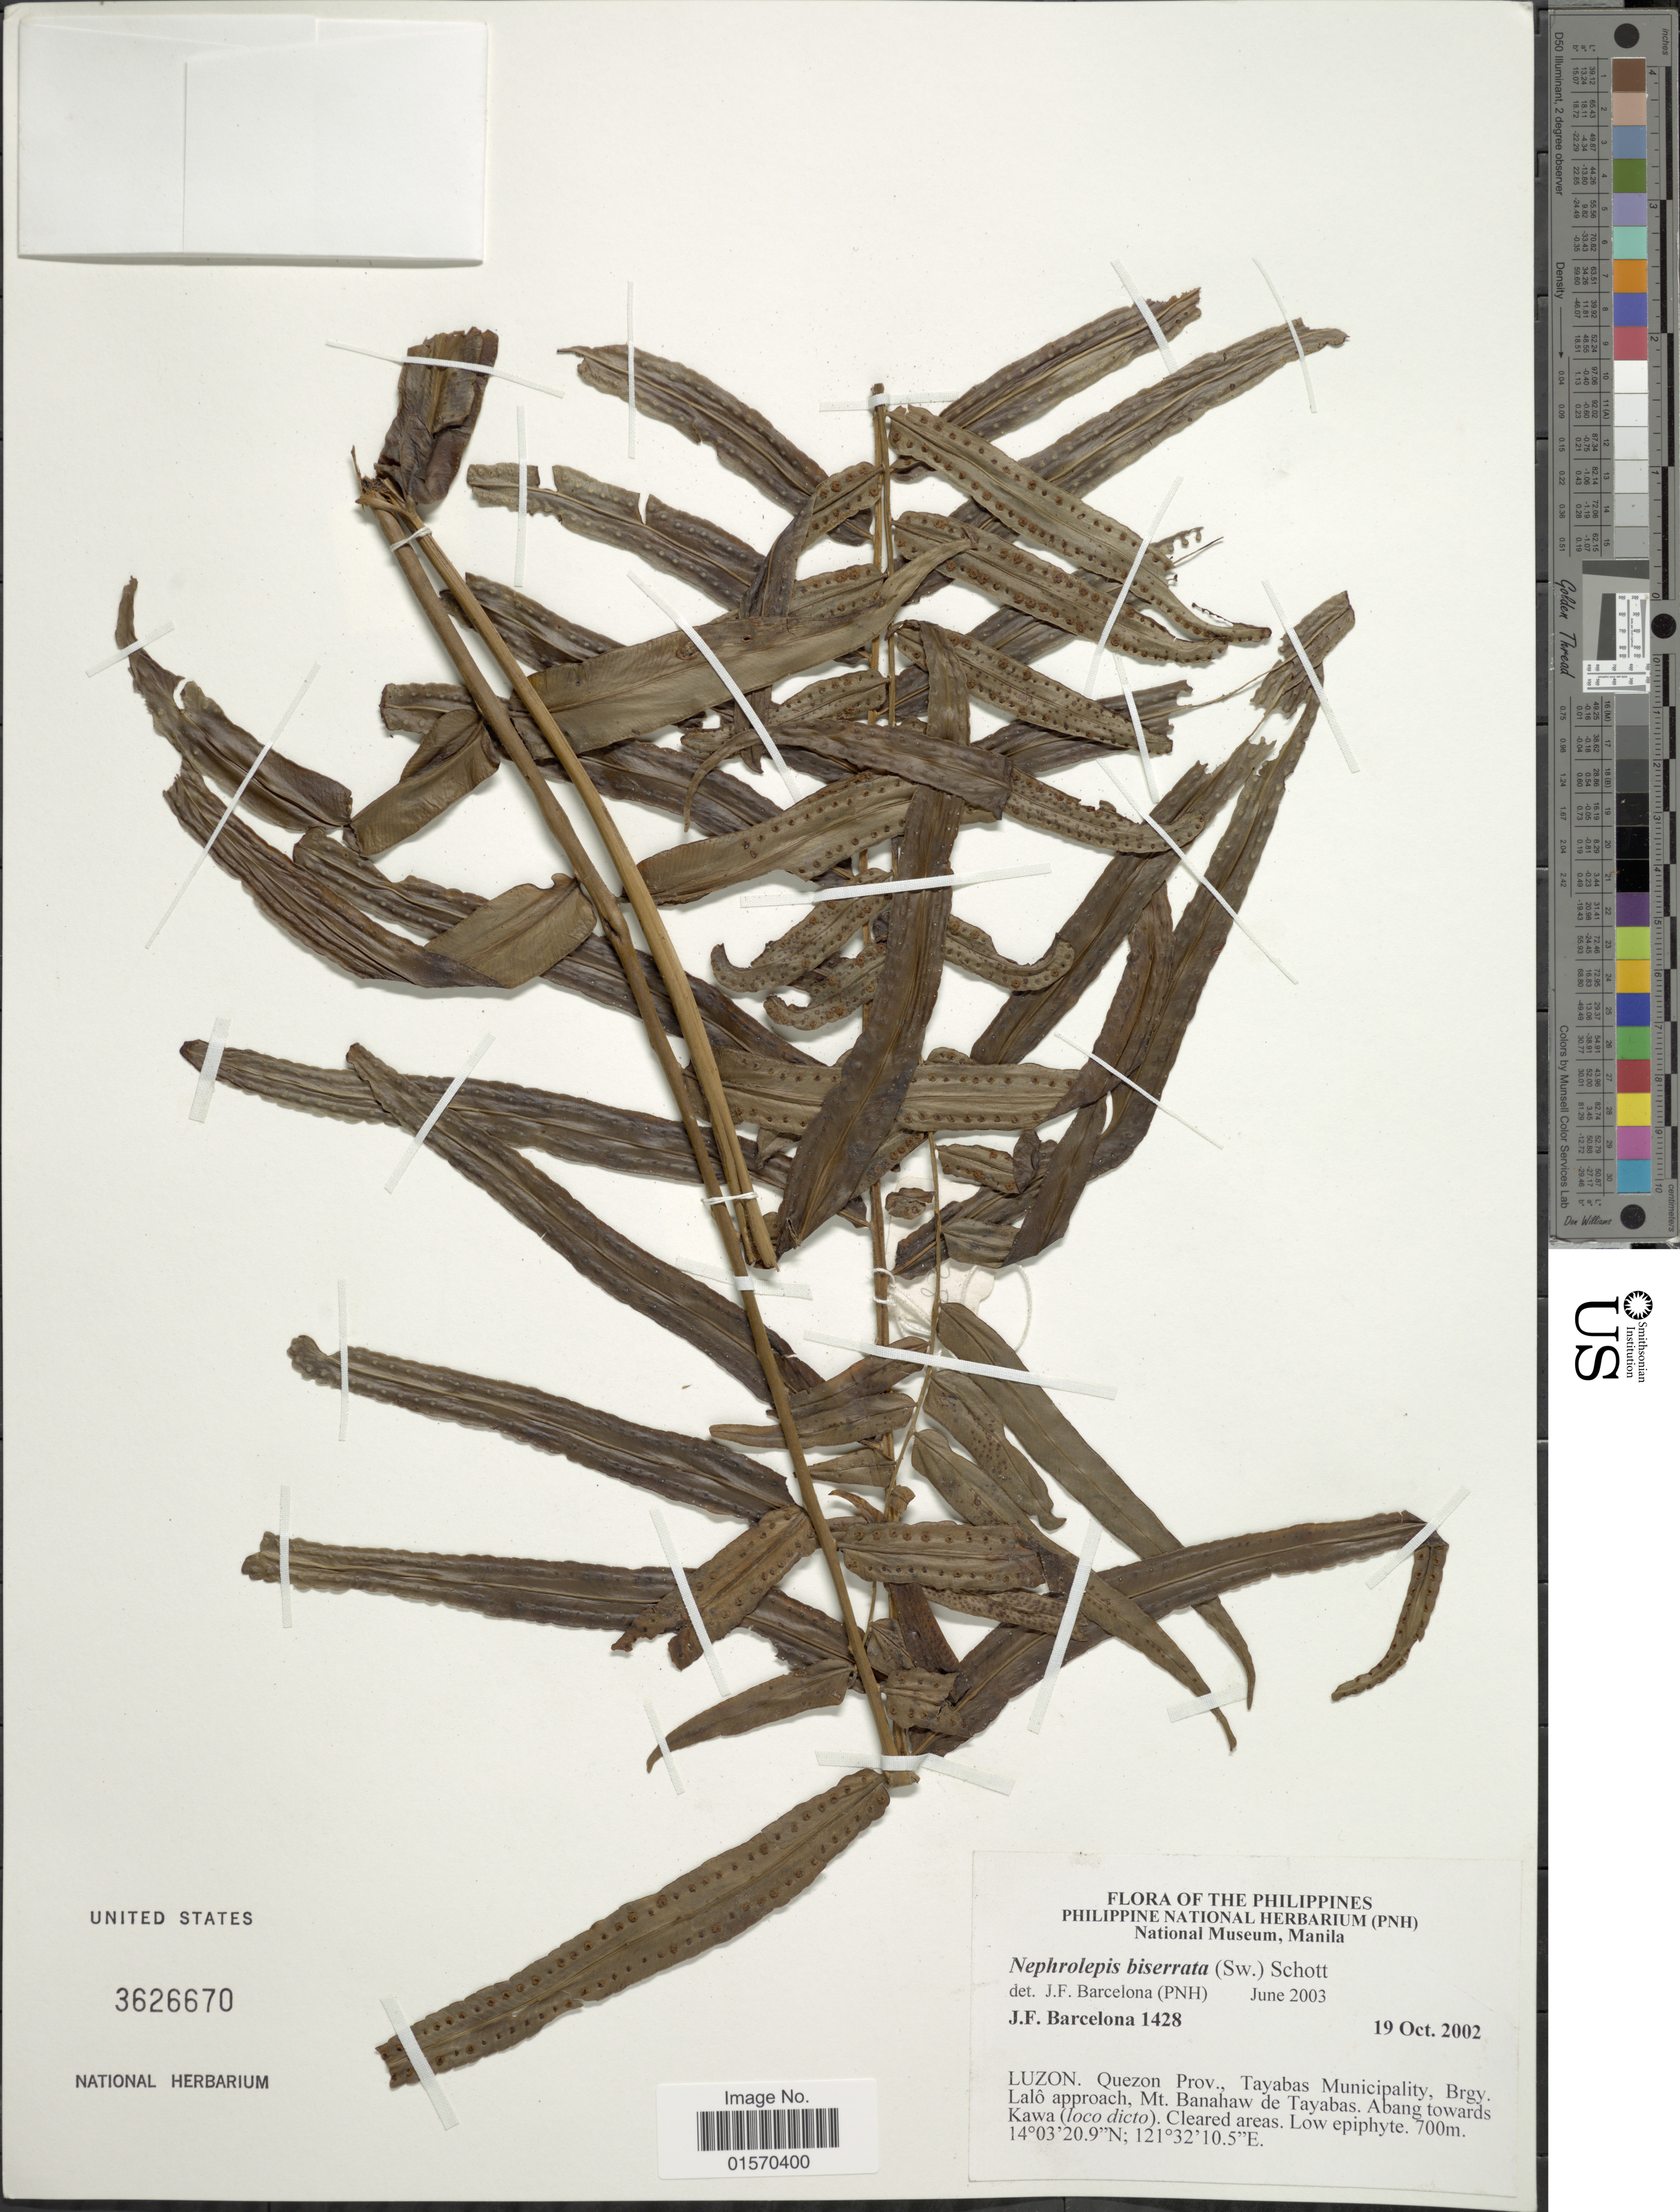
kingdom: Plantae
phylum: Tracheophyta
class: Polypodiopsida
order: Polypodiales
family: Nephrolepidaceae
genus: Nephrolepis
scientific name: Nephrolepis biserrata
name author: (Sw.) Schott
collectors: J. F. Barcelona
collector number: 1428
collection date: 2002-10-19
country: Philippines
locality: Luzon. Quezon Prov., Tayabas Municipality, Brgy. Lalô approach, Mt. Banahaw de Tayabas, Abang towards Kawa (loco dicto). Cleared areas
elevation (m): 700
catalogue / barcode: US 3626670